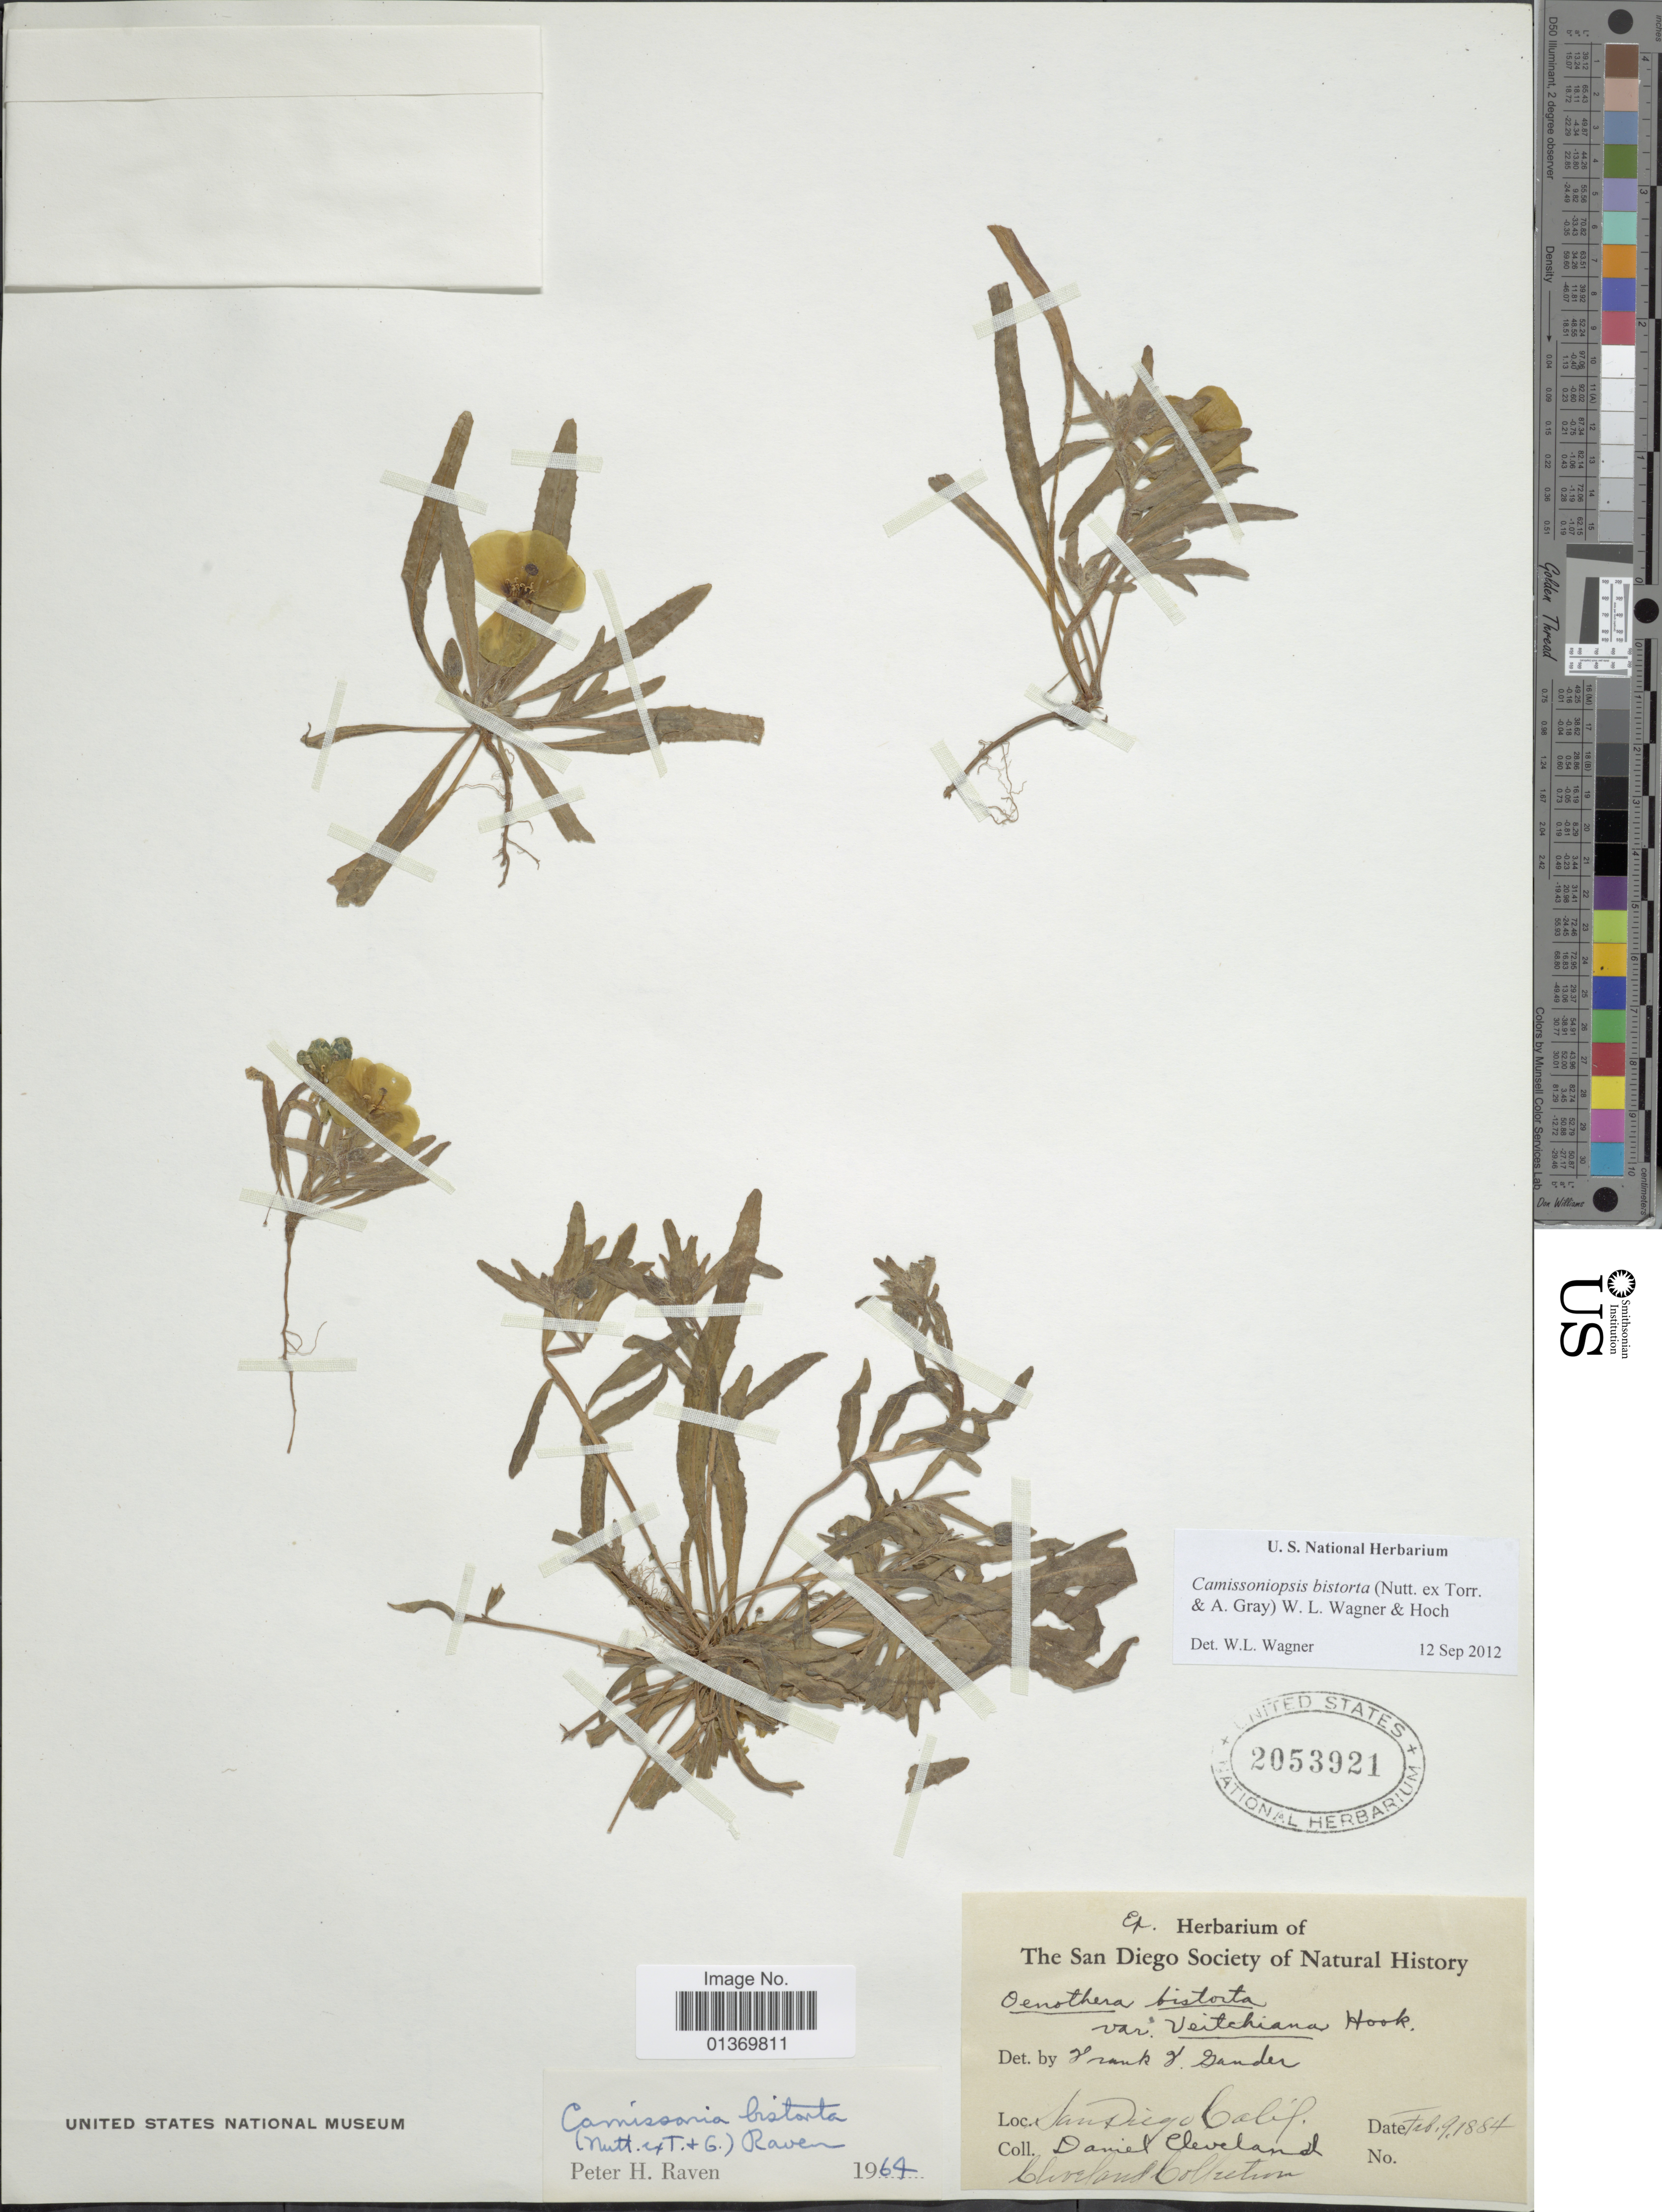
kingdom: Plantae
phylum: Tracheophyta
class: Magnoliopsida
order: Myrtales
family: Onagraceae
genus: Camissoniopsis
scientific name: Camissoniopsis bistorta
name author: (Nutt. ex Torr. & A. Gray) W.L. Wagner & Hoch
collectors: D. Cleveland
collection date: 1884-02-09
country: United States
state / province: California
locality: Santiago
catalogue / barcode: US 2053921